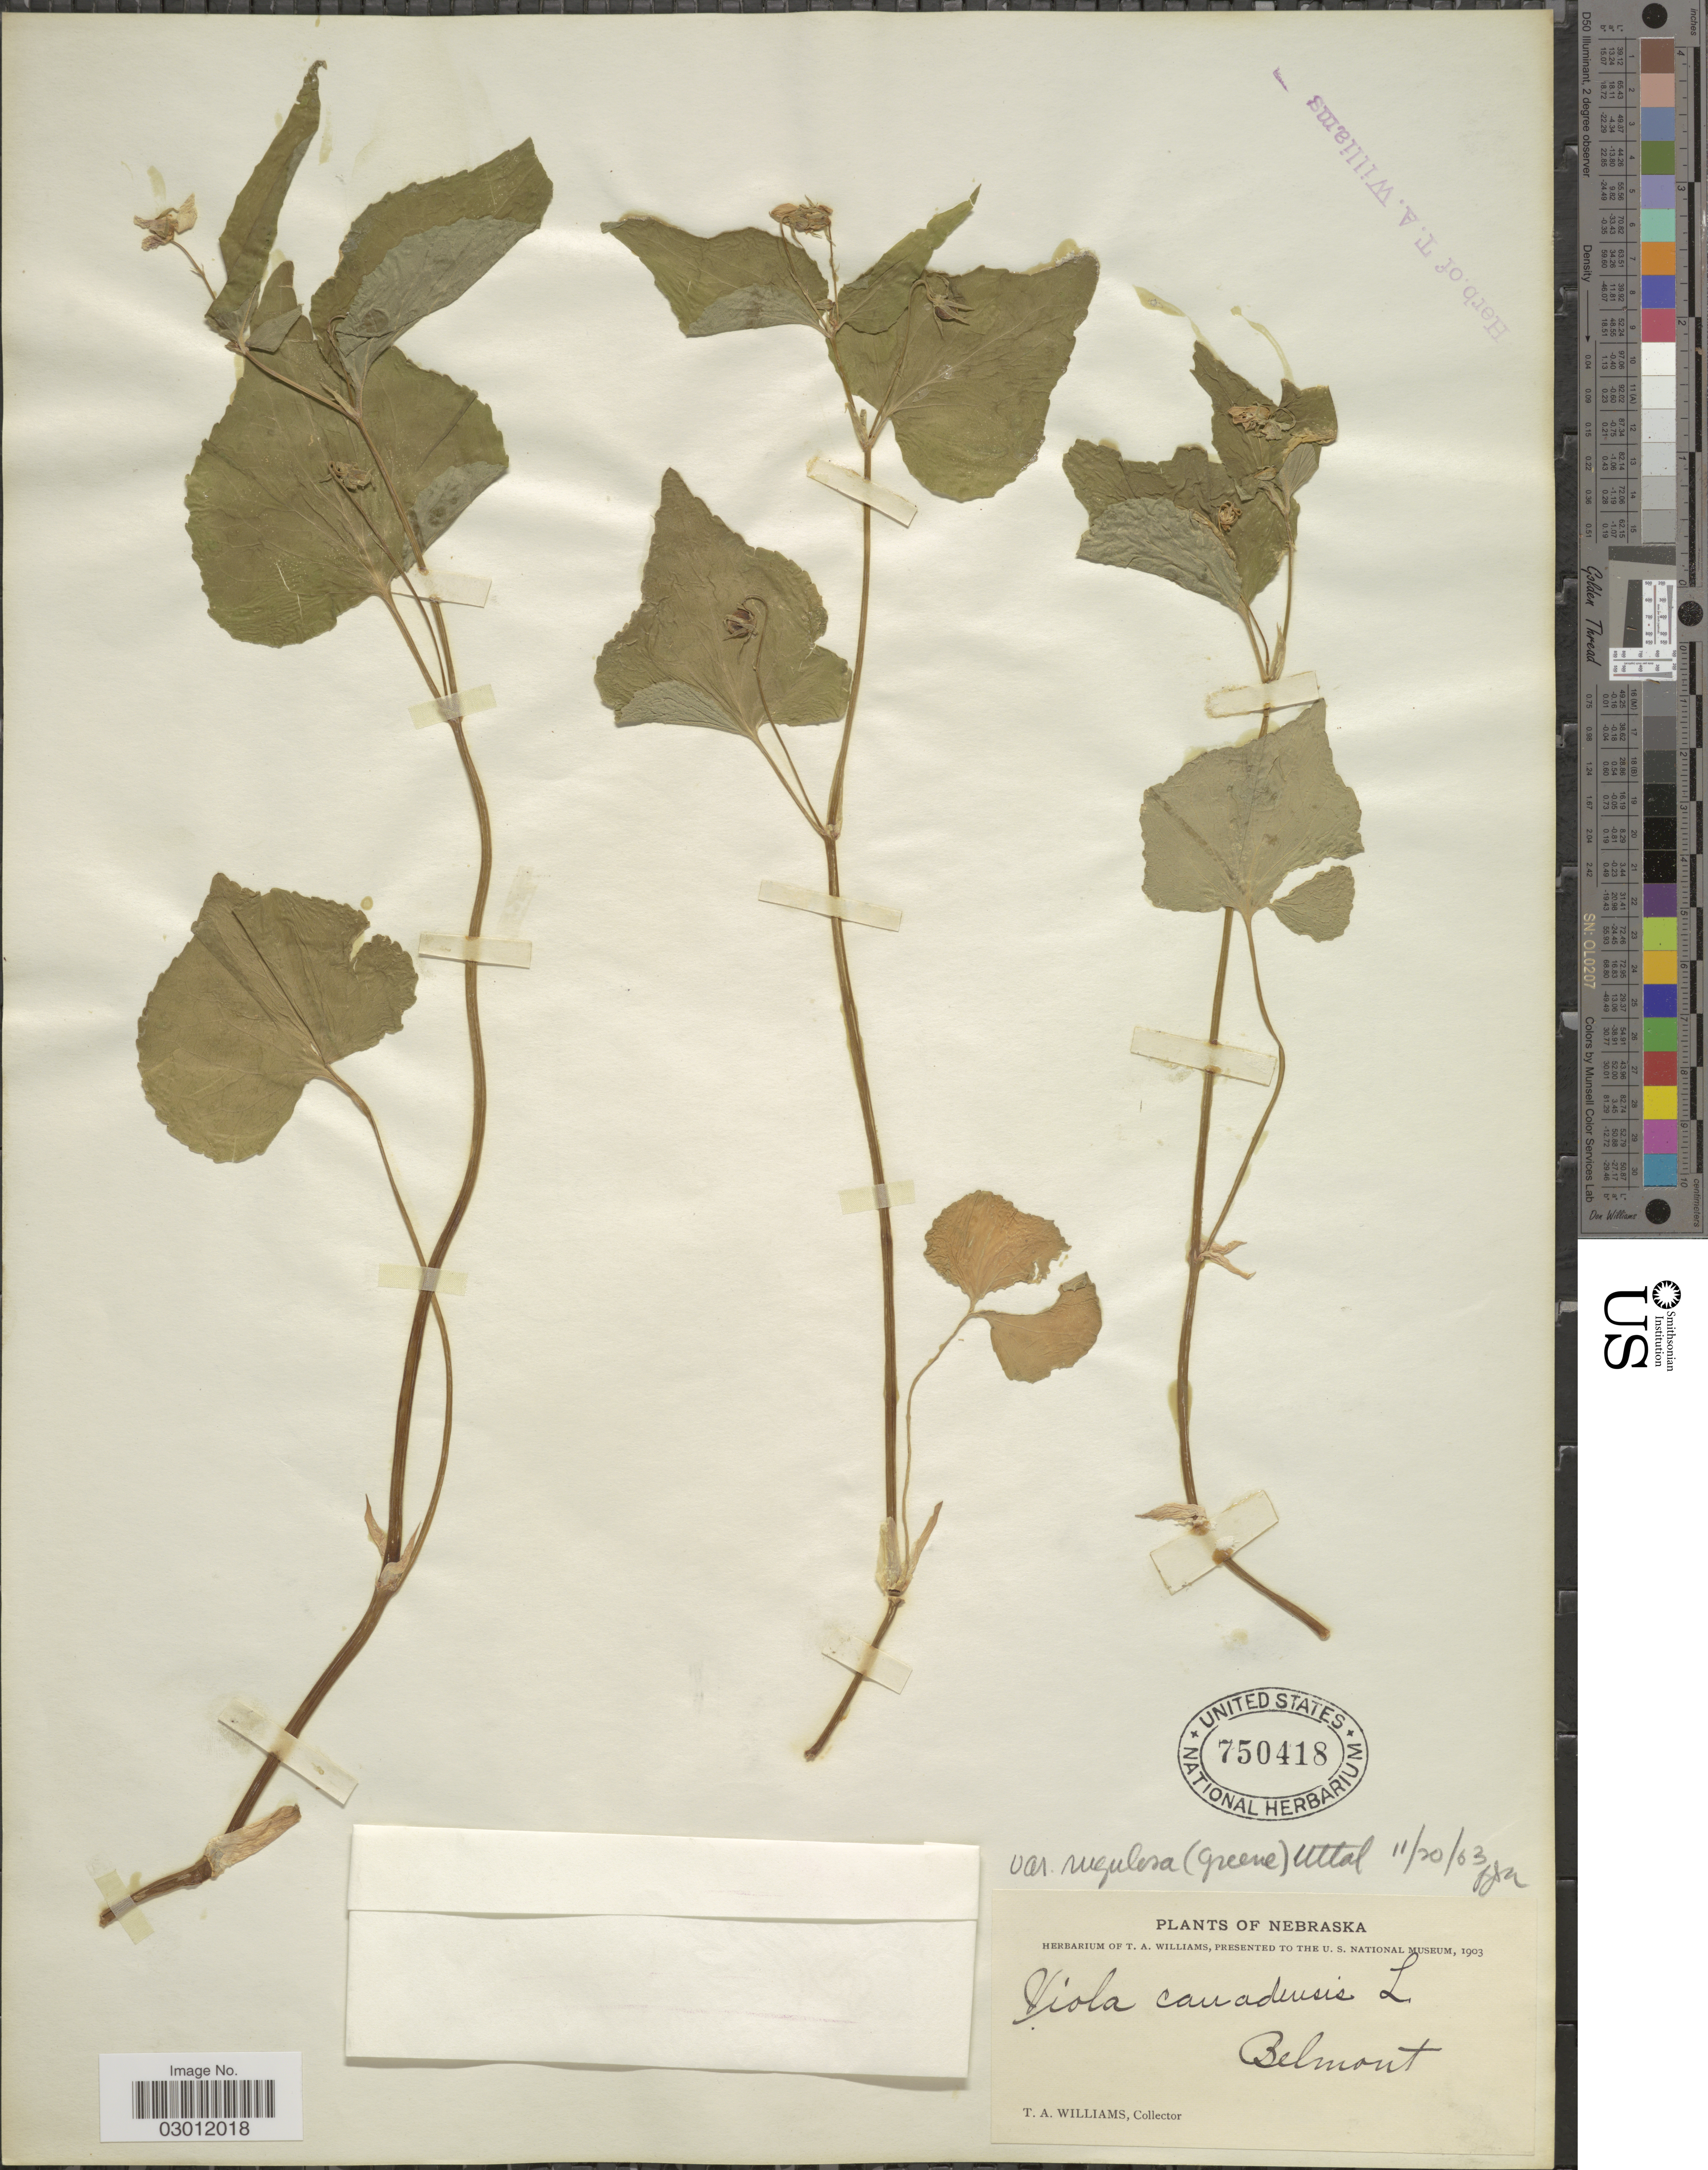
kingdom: Plantae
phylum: Tracheophyta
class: Magnoliopsida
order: Malpighiales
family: Violaceae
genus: Viola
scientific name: Viola canadensis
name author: L.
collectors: T. Williams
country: United States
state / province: Nebraska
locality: Belmont.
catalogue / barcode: US 750418